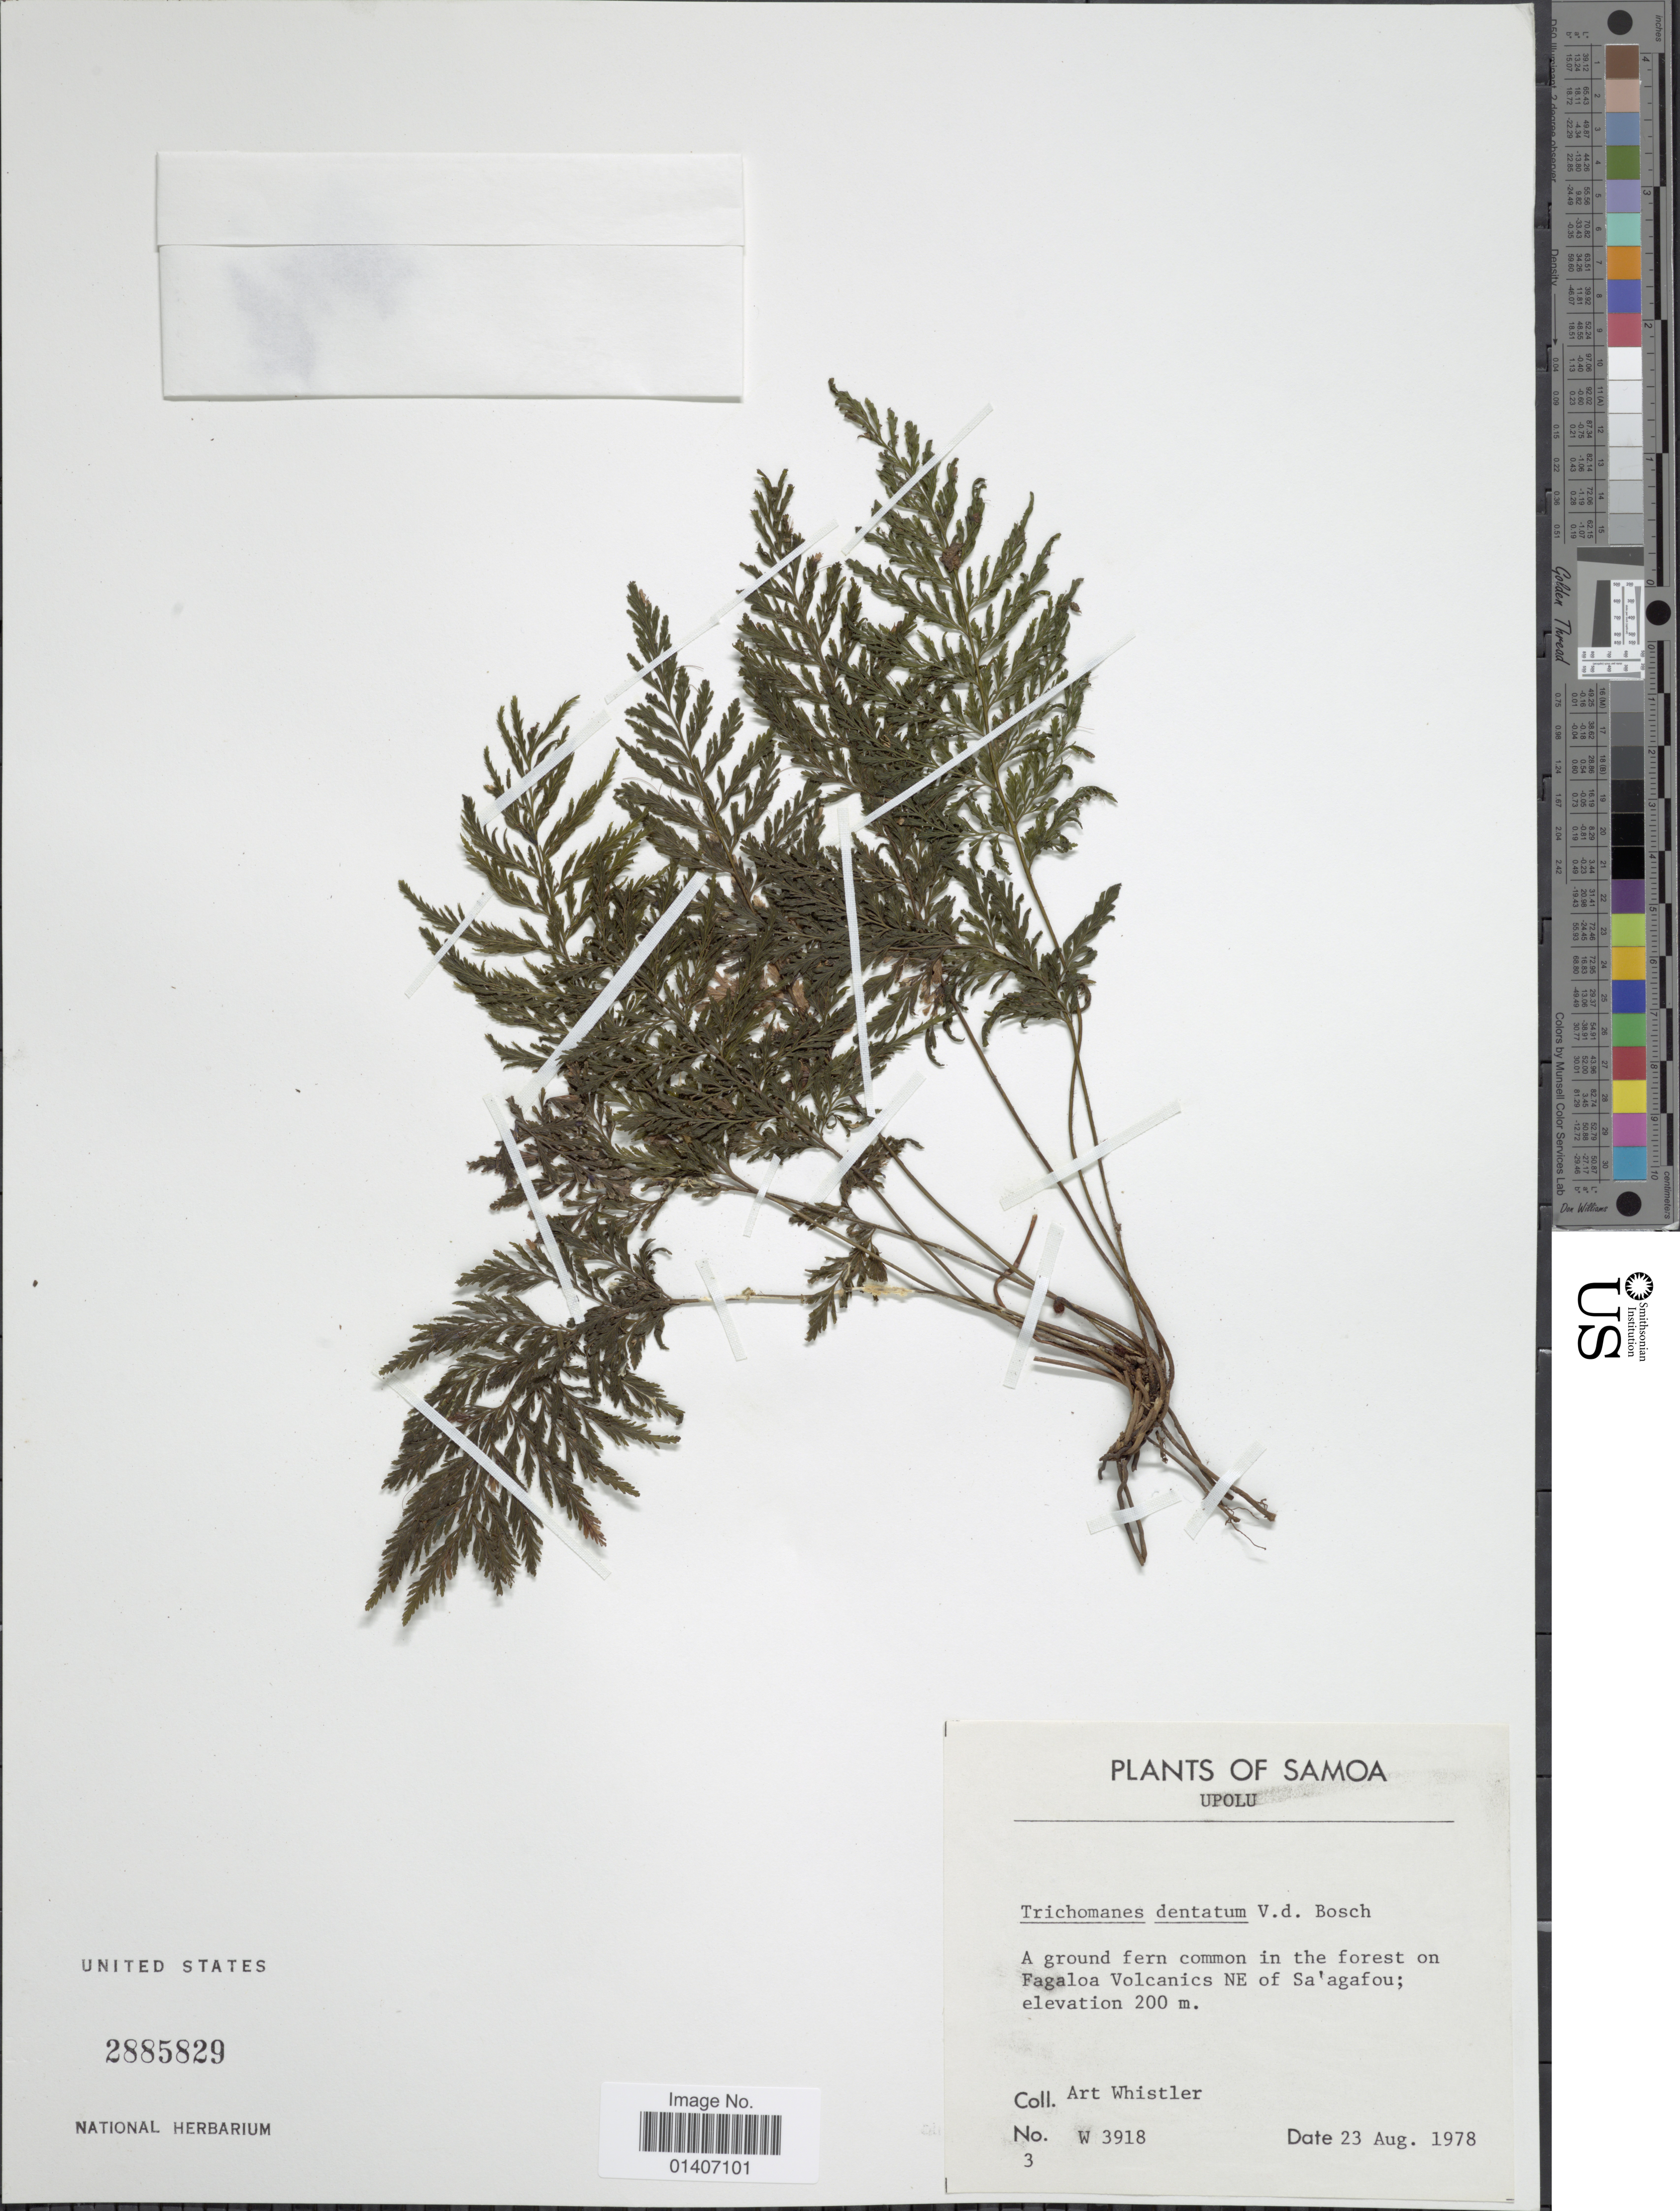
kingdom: Plantae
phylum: Tracheophyta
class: Polypodiopsida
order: Hymenophyllales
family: Hymenophyllaceae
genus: Abrodictyum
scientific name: Abrodictyum dentatum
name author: (Bosch) Ebihara & K. Iwats.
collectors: A. Whistler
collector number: W3918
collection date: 1978-08-23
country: Samoa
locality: Samoa, a ground fern common in the forest on Fagaloa Volcanics NE of Sa'agafou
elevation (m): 200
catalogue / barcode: US 2885829